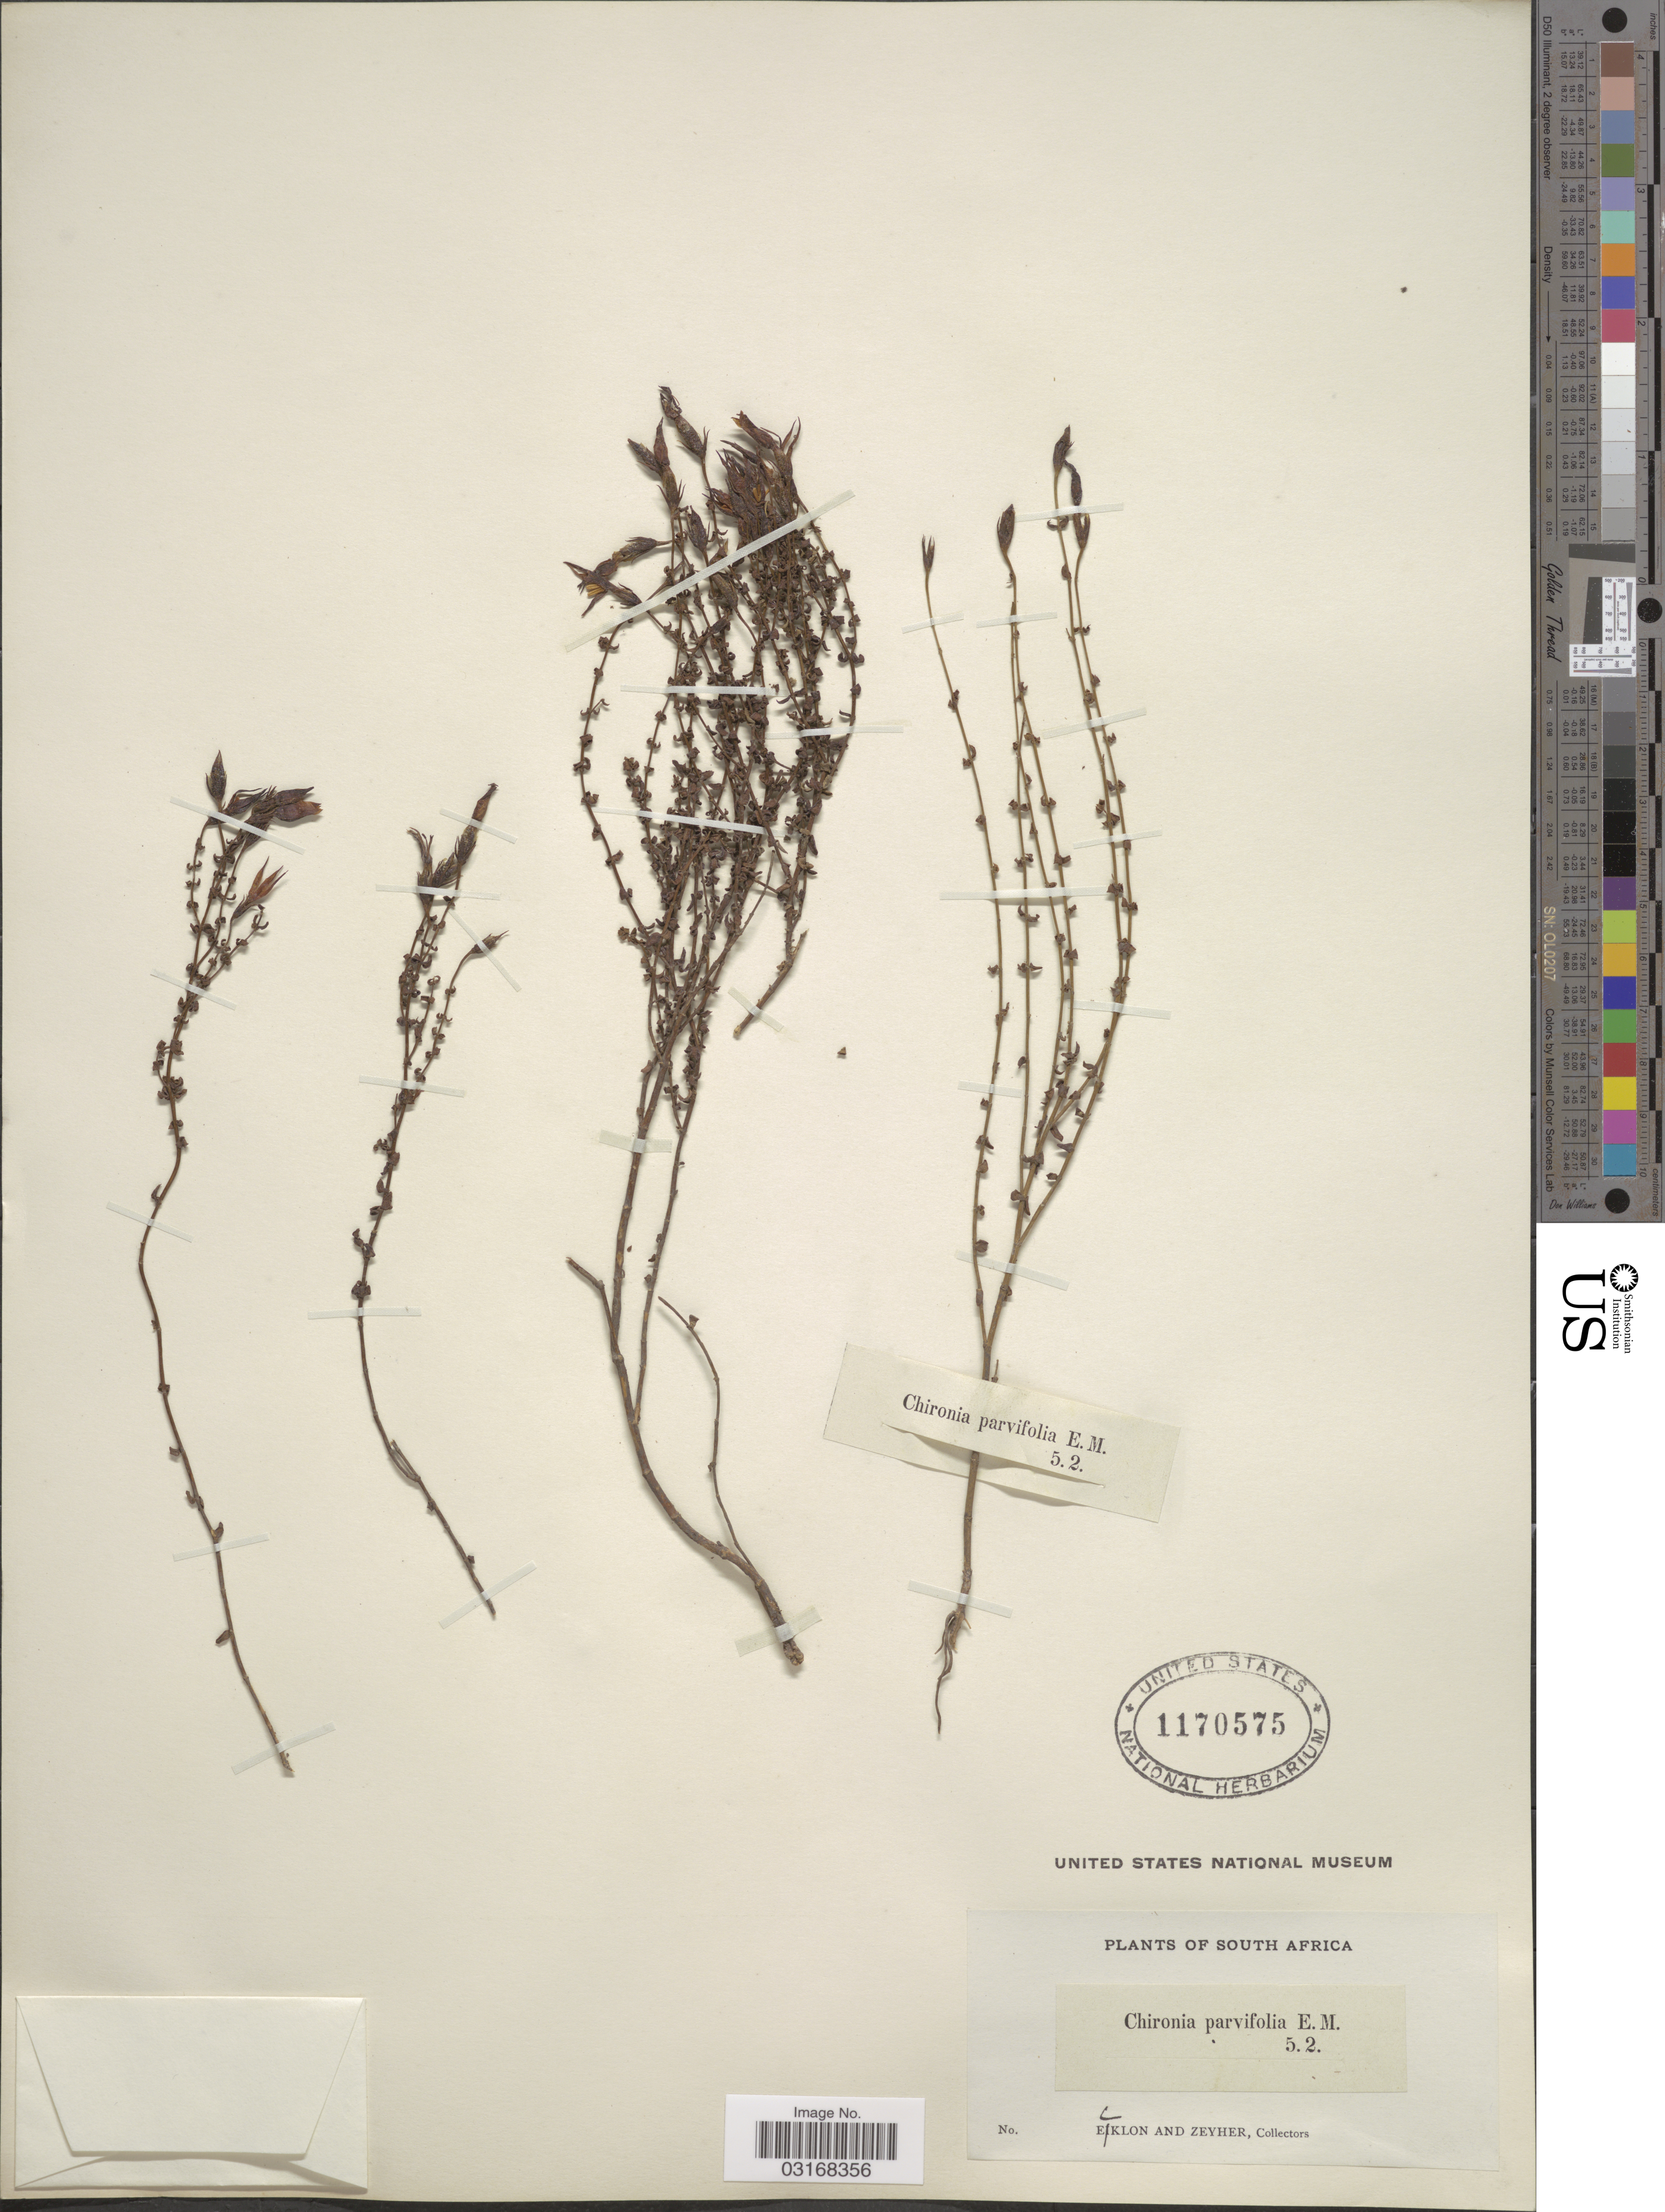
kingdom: Plantae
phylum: Tracheophyta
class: Magnoliopsida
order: Gentianales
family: Gentianaceae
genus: Chironia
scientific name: Chironia parvifolia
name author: E. Mey.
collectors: -. Ecklon & -. Zeyher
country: South Africa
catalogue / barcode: US 1170575